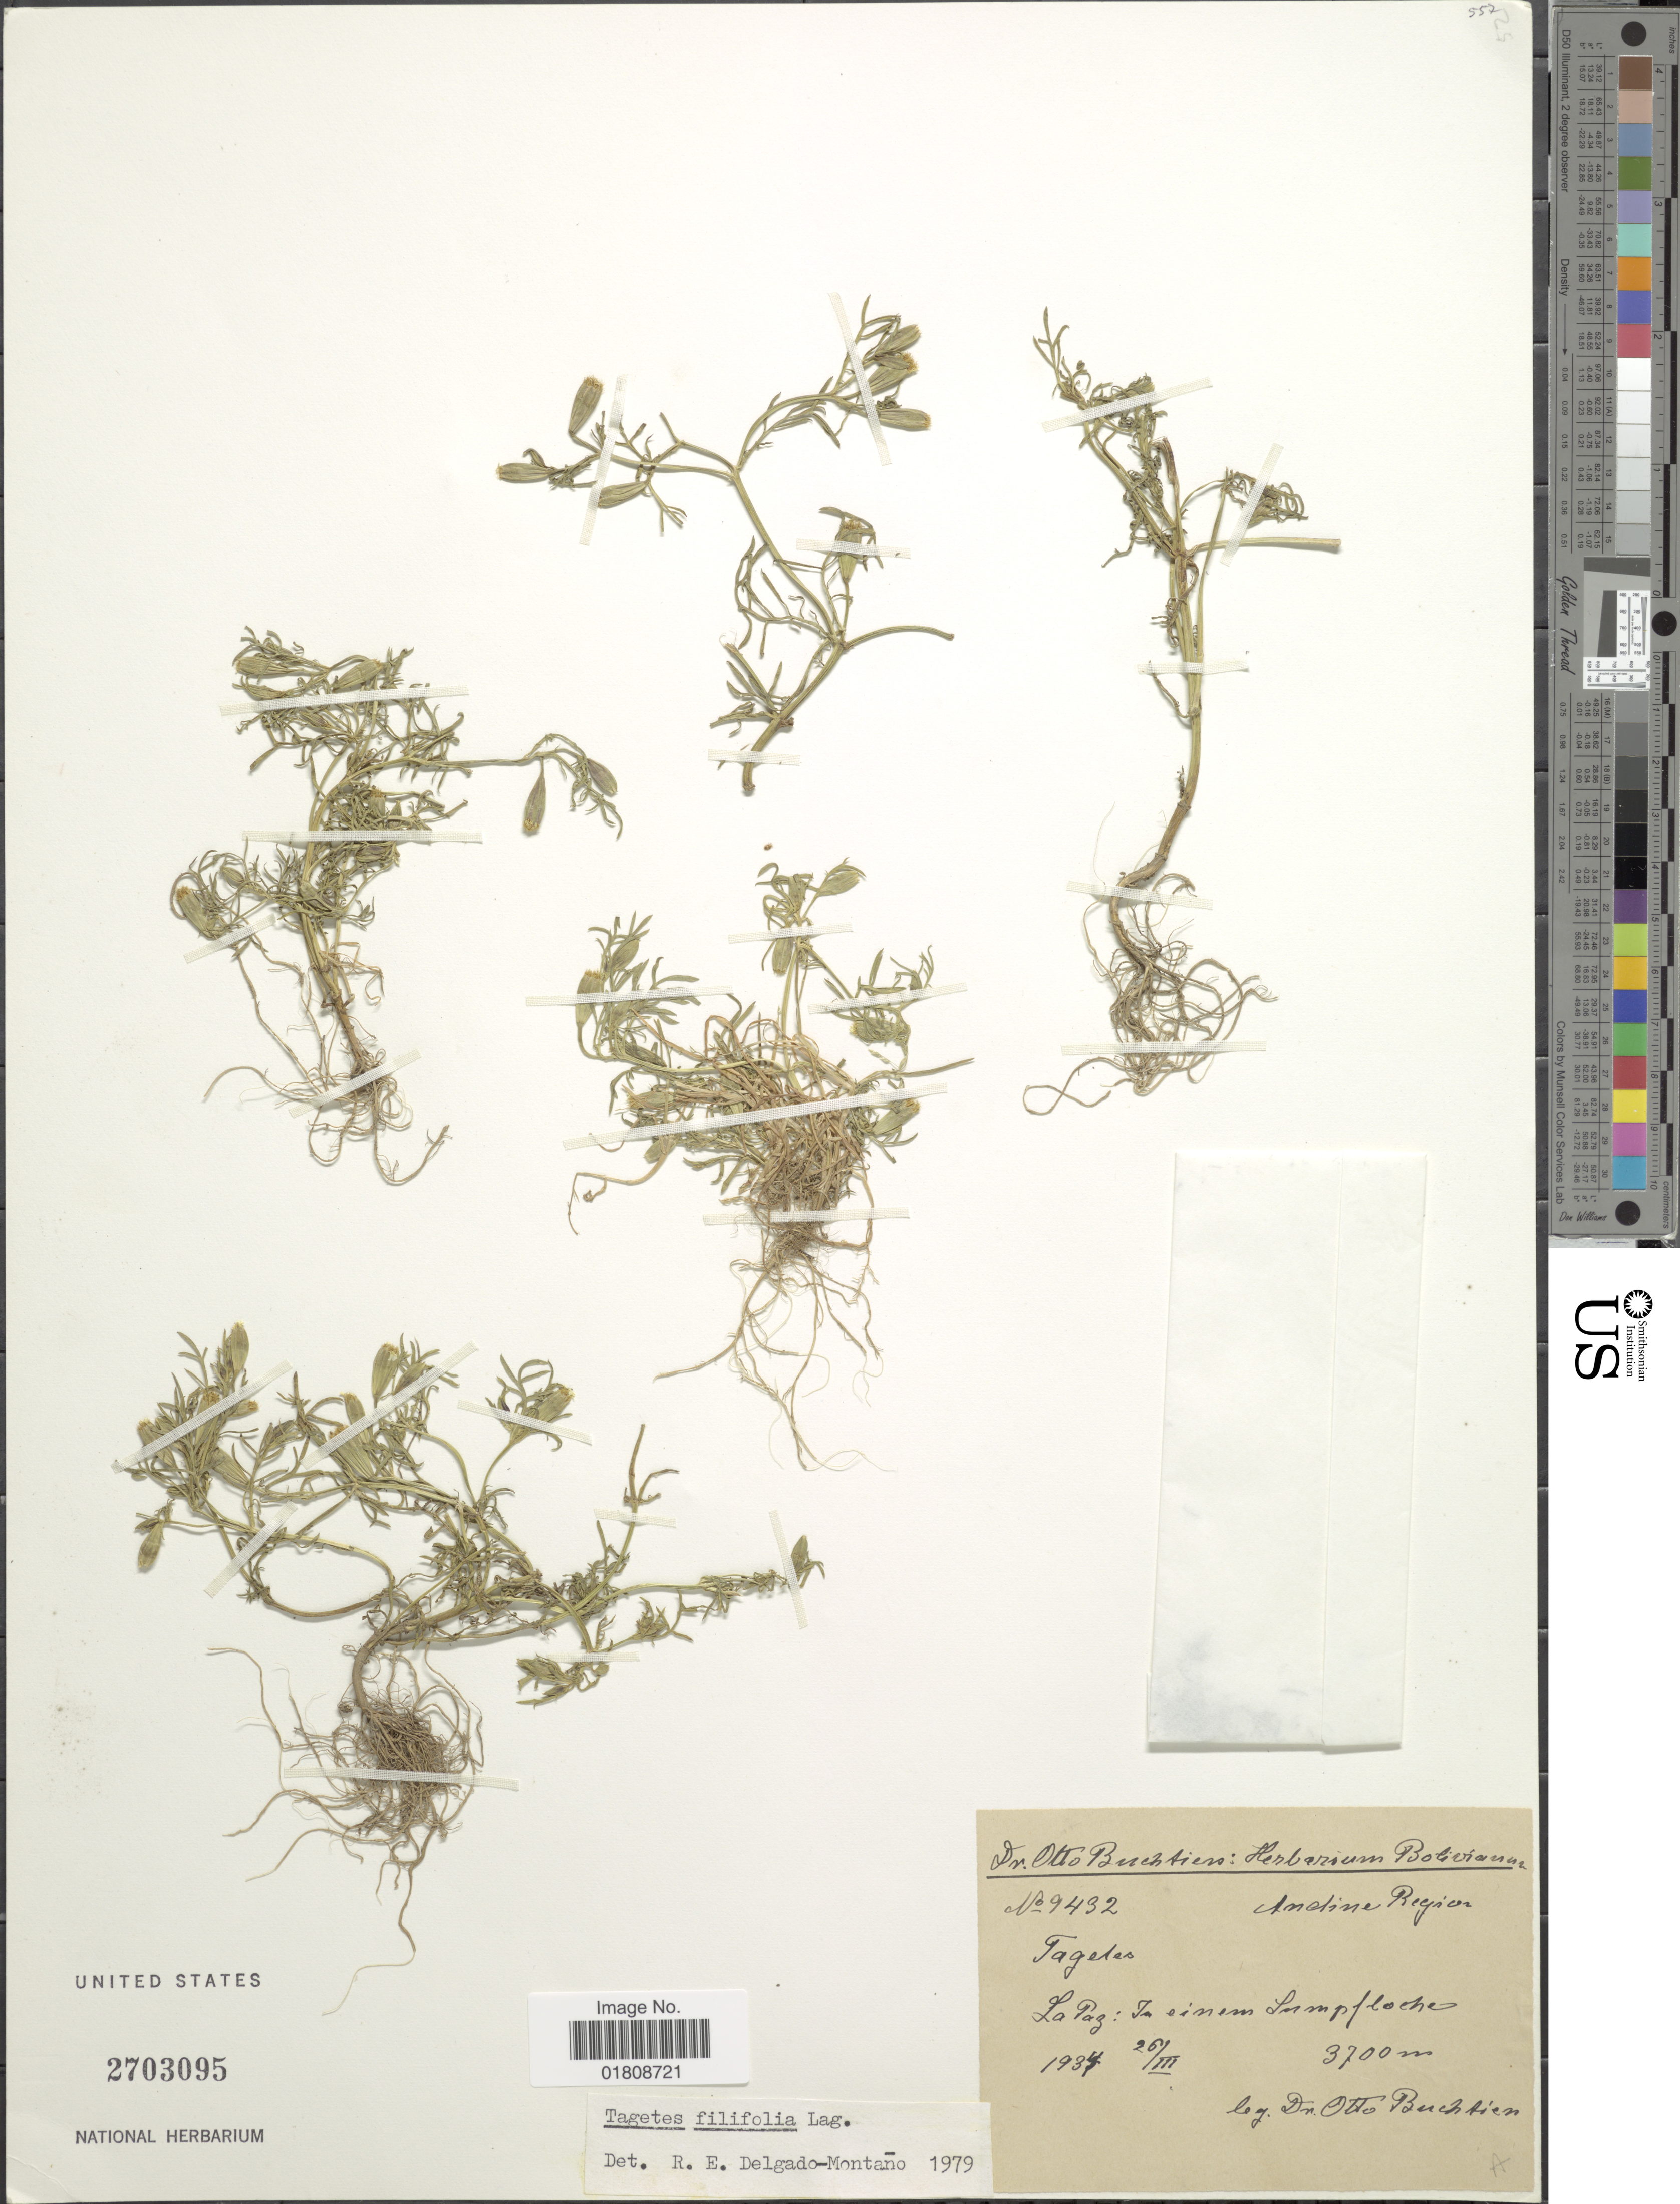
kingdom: Plantae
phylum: Tracheophyta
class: Magnoliopsida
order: Asterales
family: Asteraceae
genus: Tagetes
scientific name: Tagetes filifolia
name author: Lag.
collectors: O. Buchtien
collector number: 9432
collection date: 1934-03-26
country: Bolivia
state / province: La Paz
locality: In einem Sumpfloch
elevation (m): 3700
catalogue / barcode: US 2703095